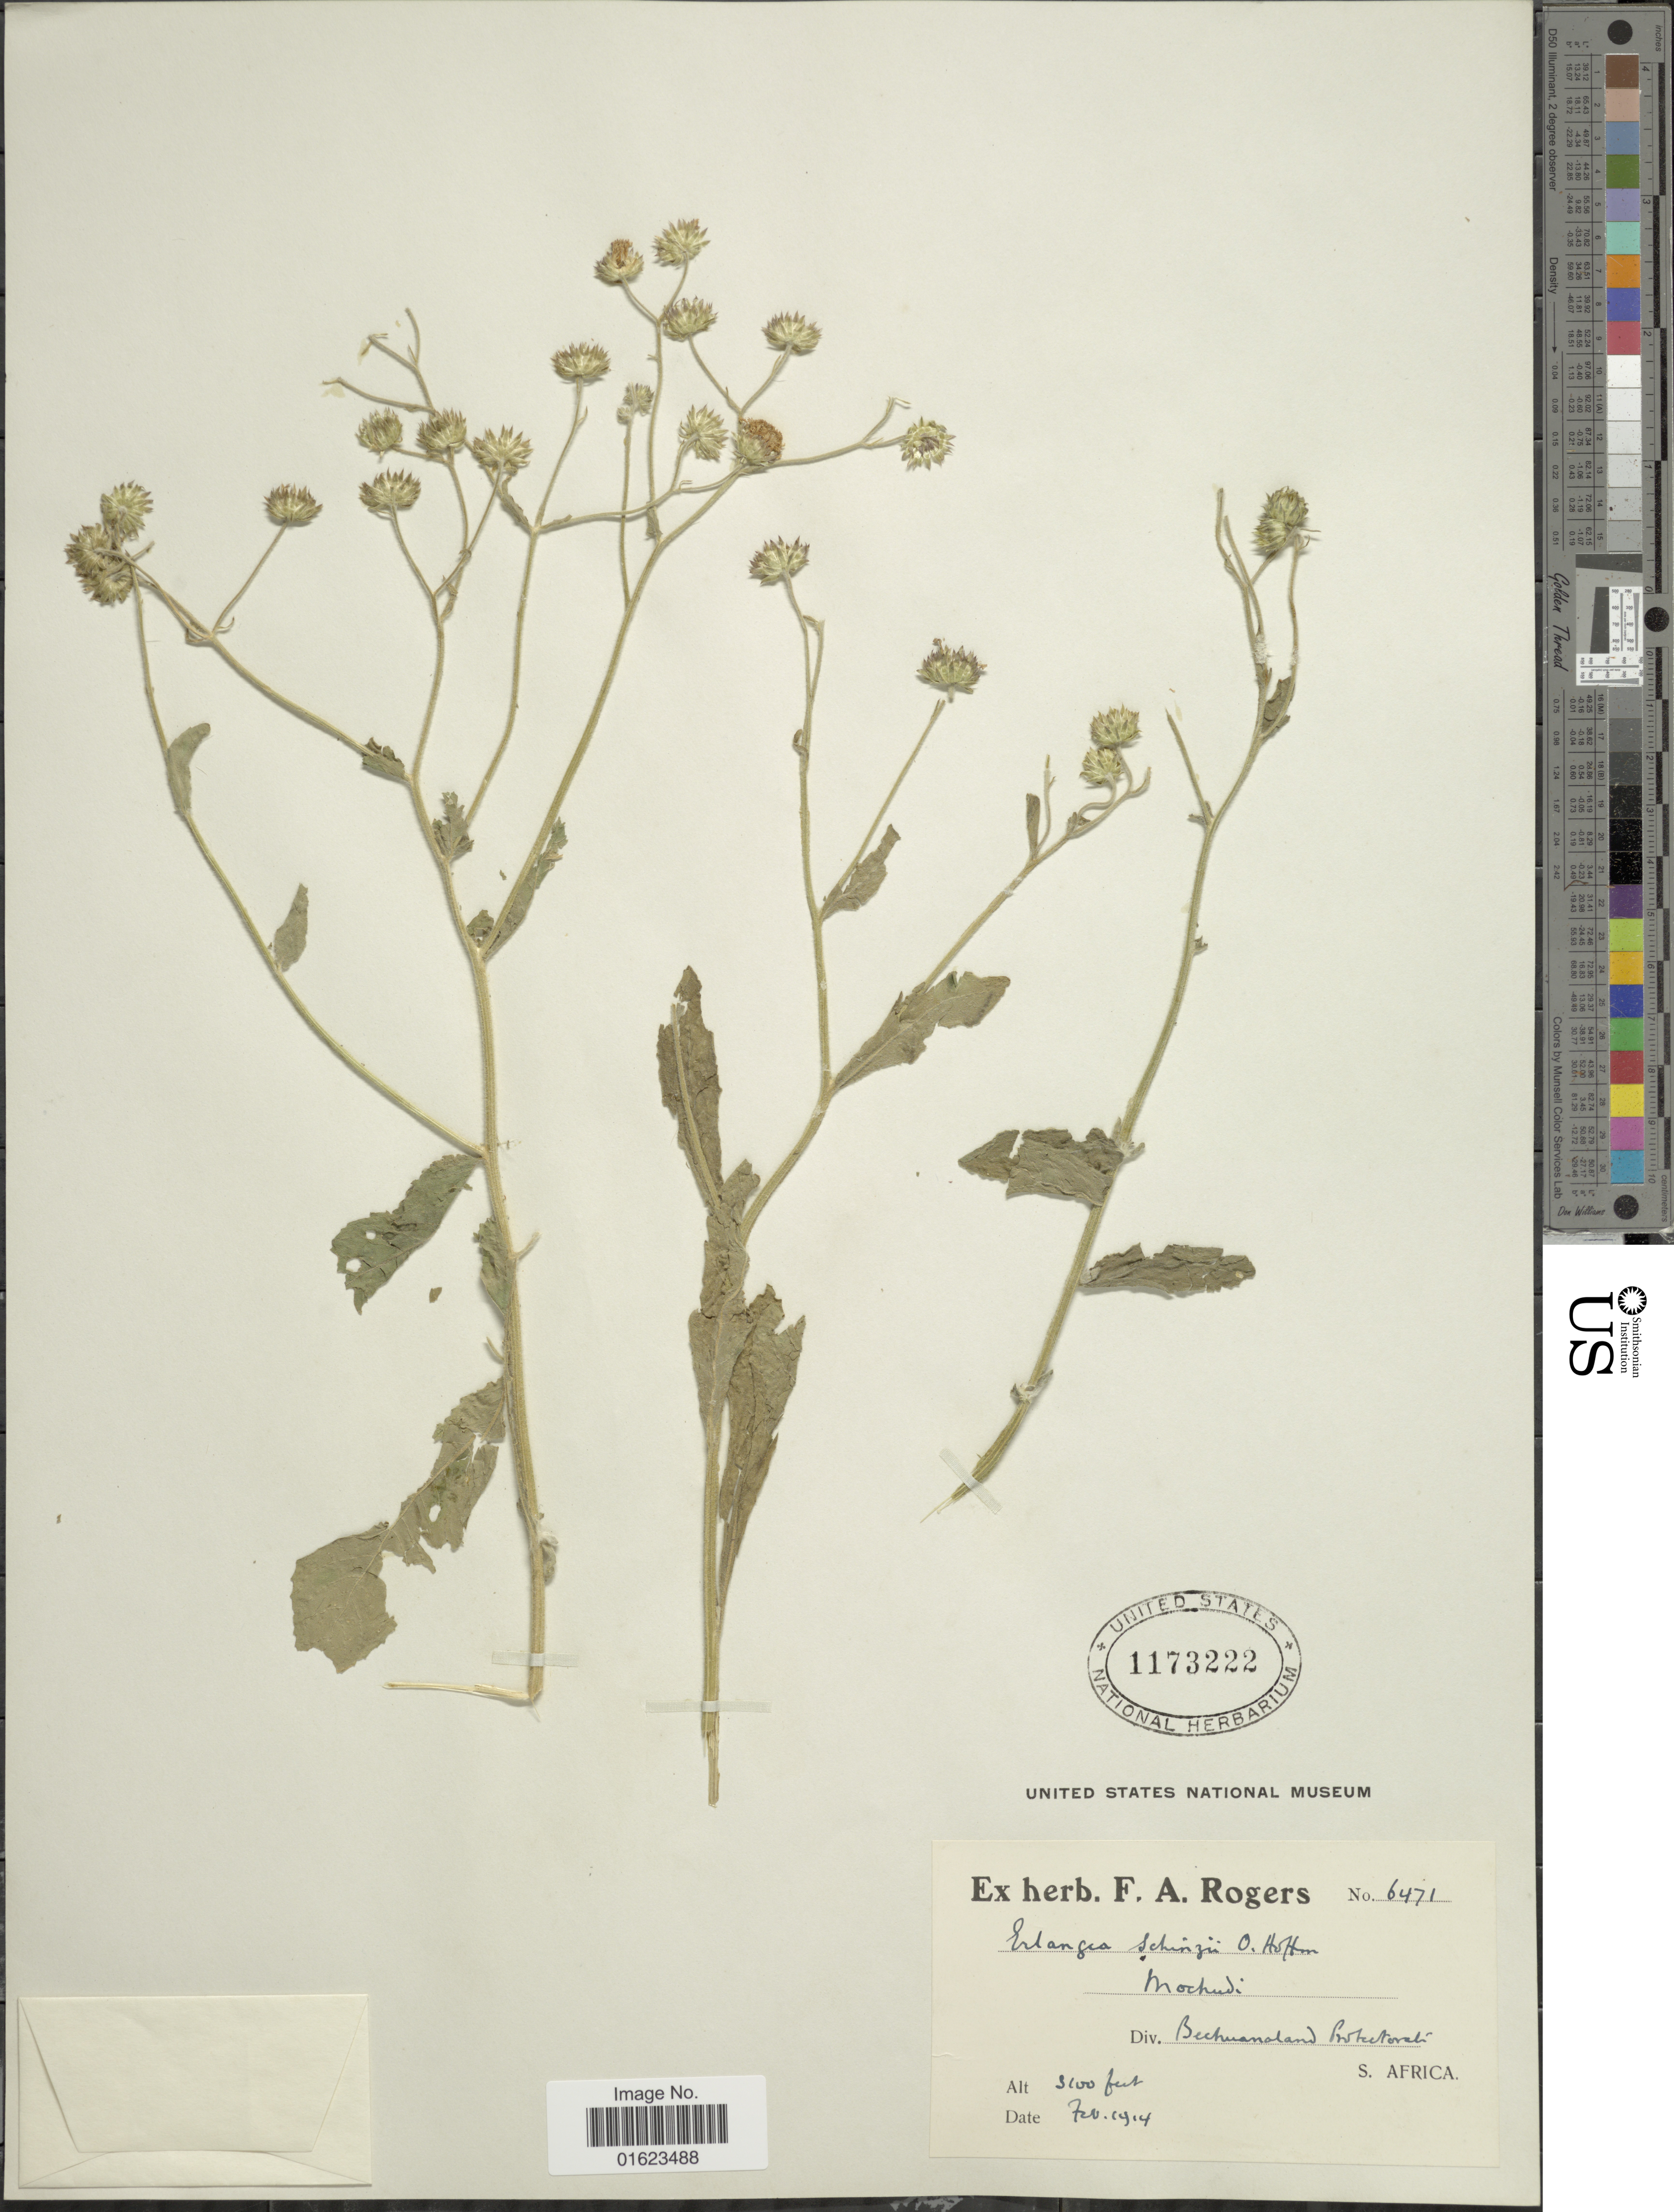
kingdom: Plantae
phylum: Tracheophyta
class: Magnoliopsida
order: Asterales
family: Asteraceae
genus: Erlangea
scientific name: Erlangea schinzii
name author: O. Hoffm.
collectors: ex herb. F. A. Rogers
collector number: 6471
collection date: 1914-02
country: Botswana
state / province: Kgatleng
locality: Mochudi, Bechuanaland Protectorate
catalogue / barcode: US 1173222